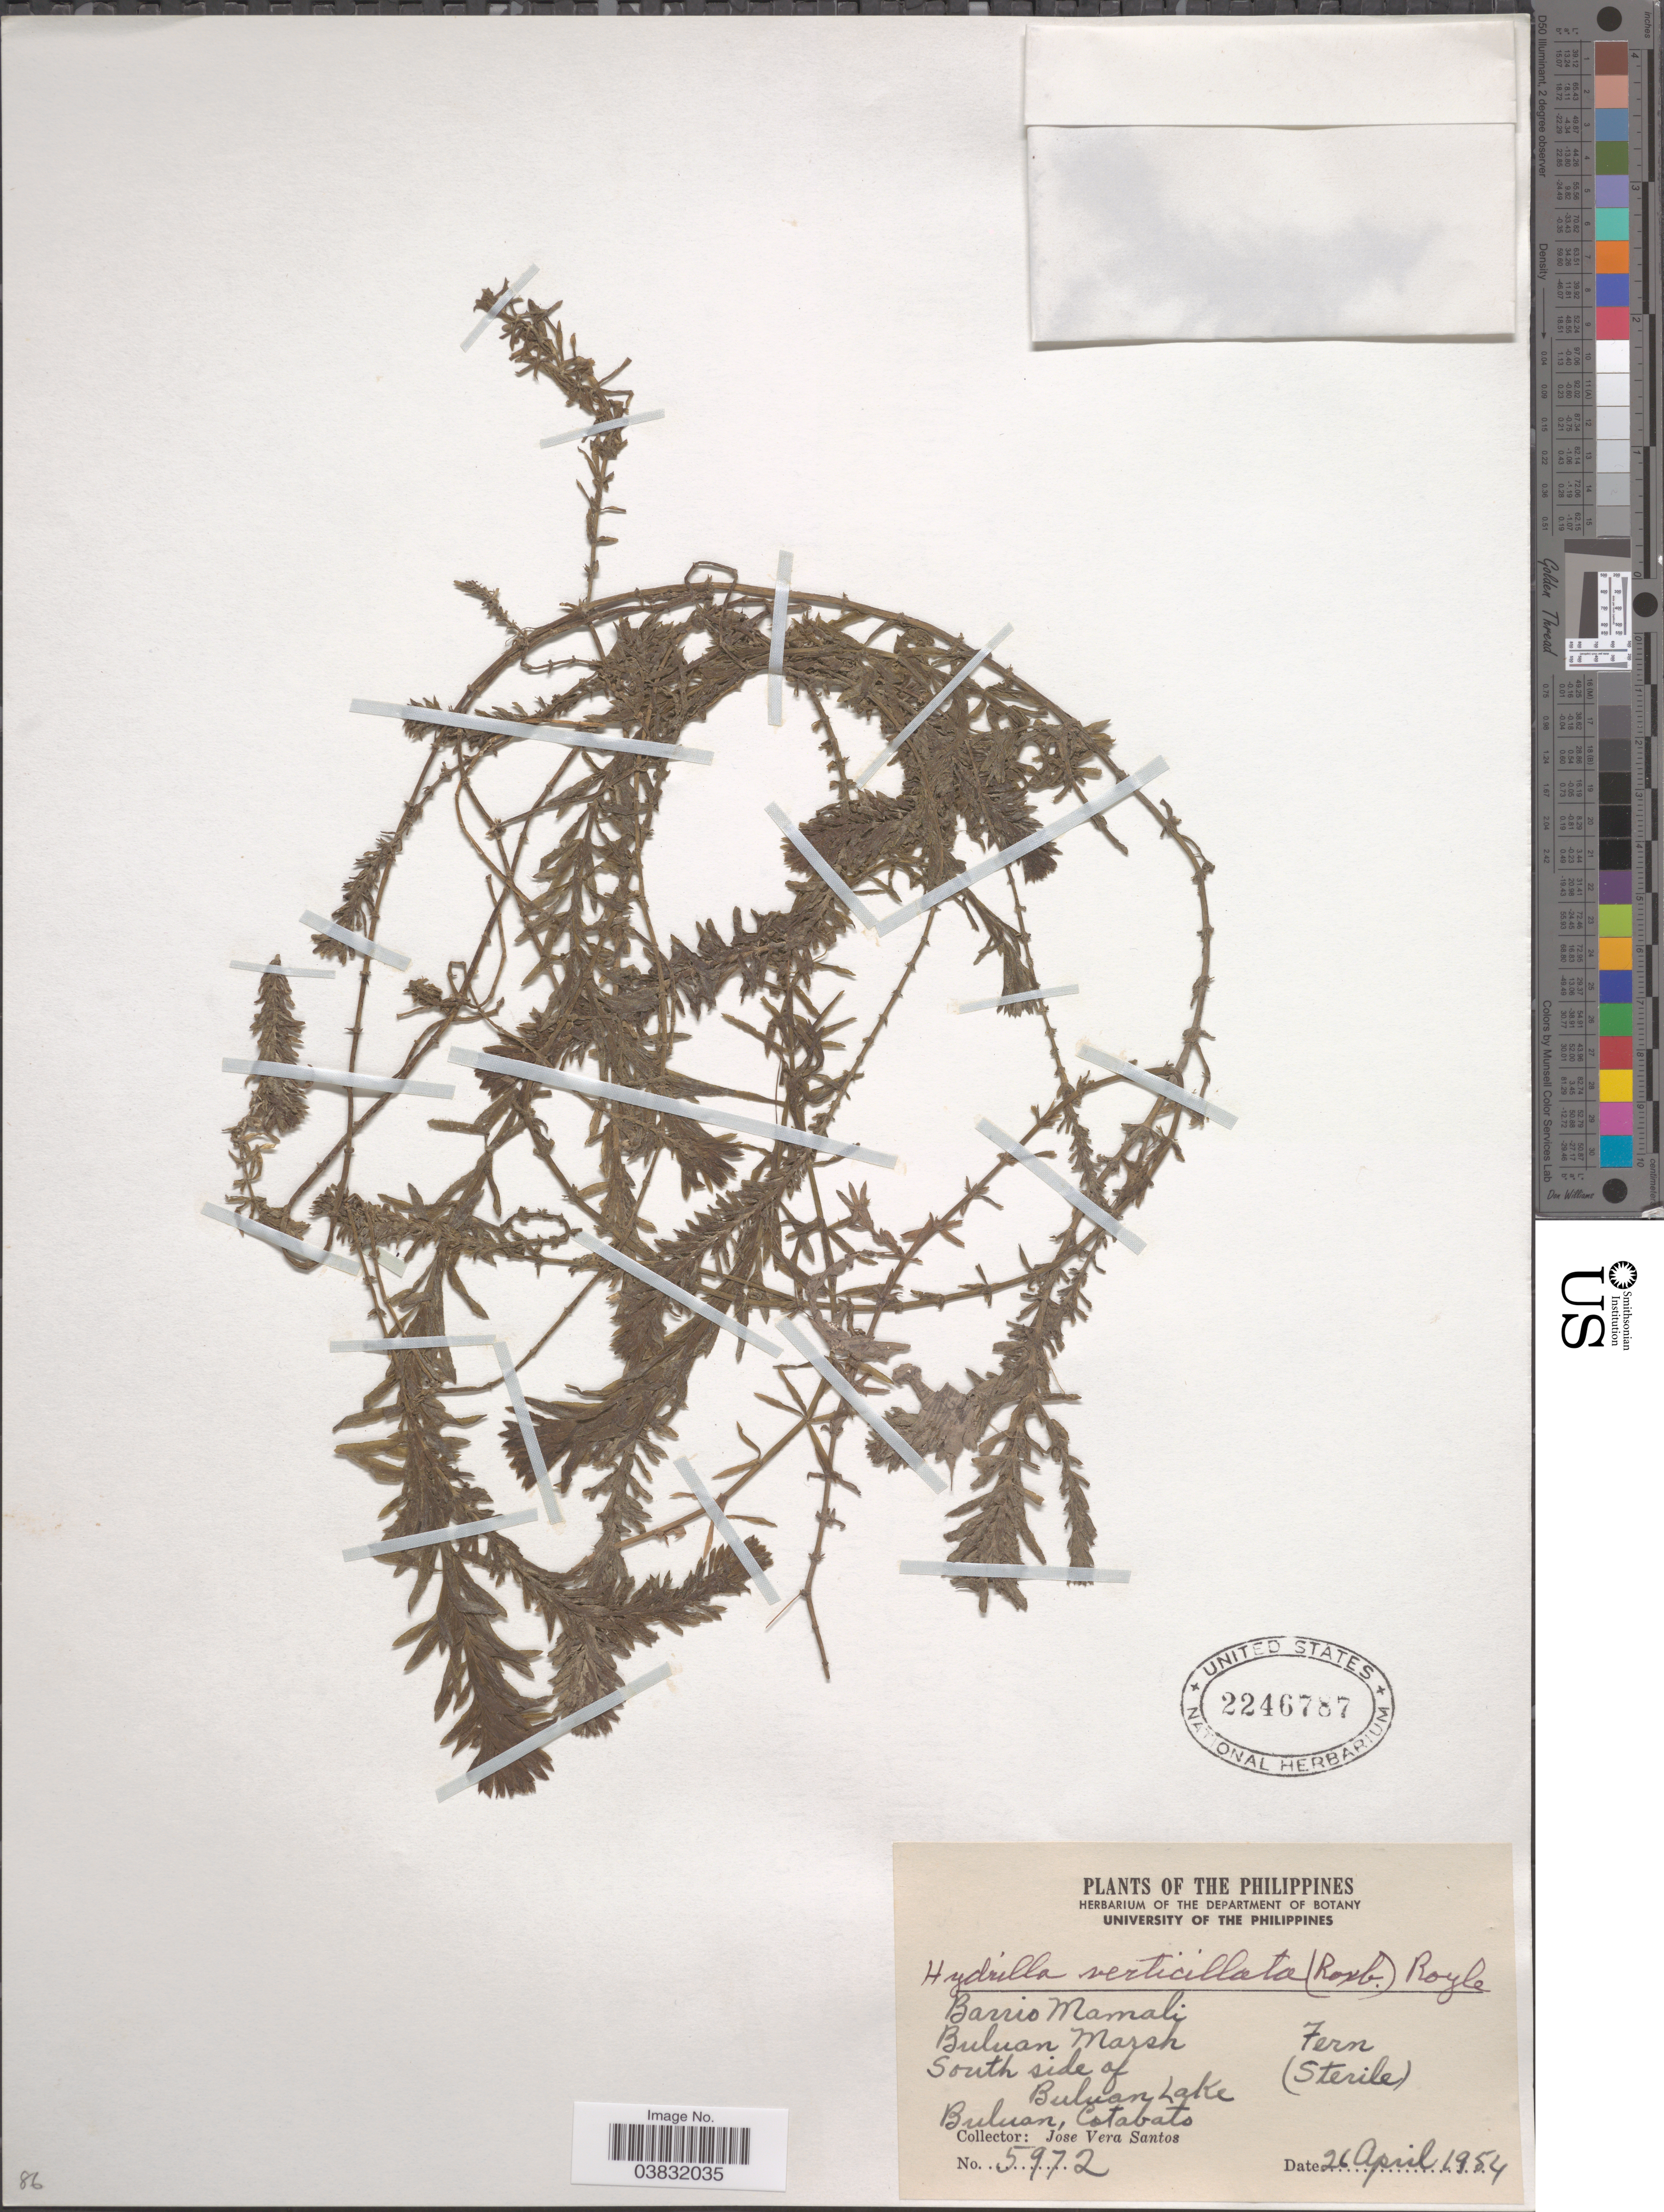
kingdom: Plantae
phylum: Tracheophyta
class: Liliopsida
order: Alismatales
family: Hydrocharitaceae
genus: Hydrilla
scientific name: Hydrilla verticillata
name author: (L. f.) Royle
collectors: J. V. Santos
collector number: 5972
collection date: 1954-04-26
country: Philippines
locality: Barrio Mamali. Buluan Marsh. South side of Buluan Lake. Buluan, Cotabato.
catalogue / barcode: US 2246787